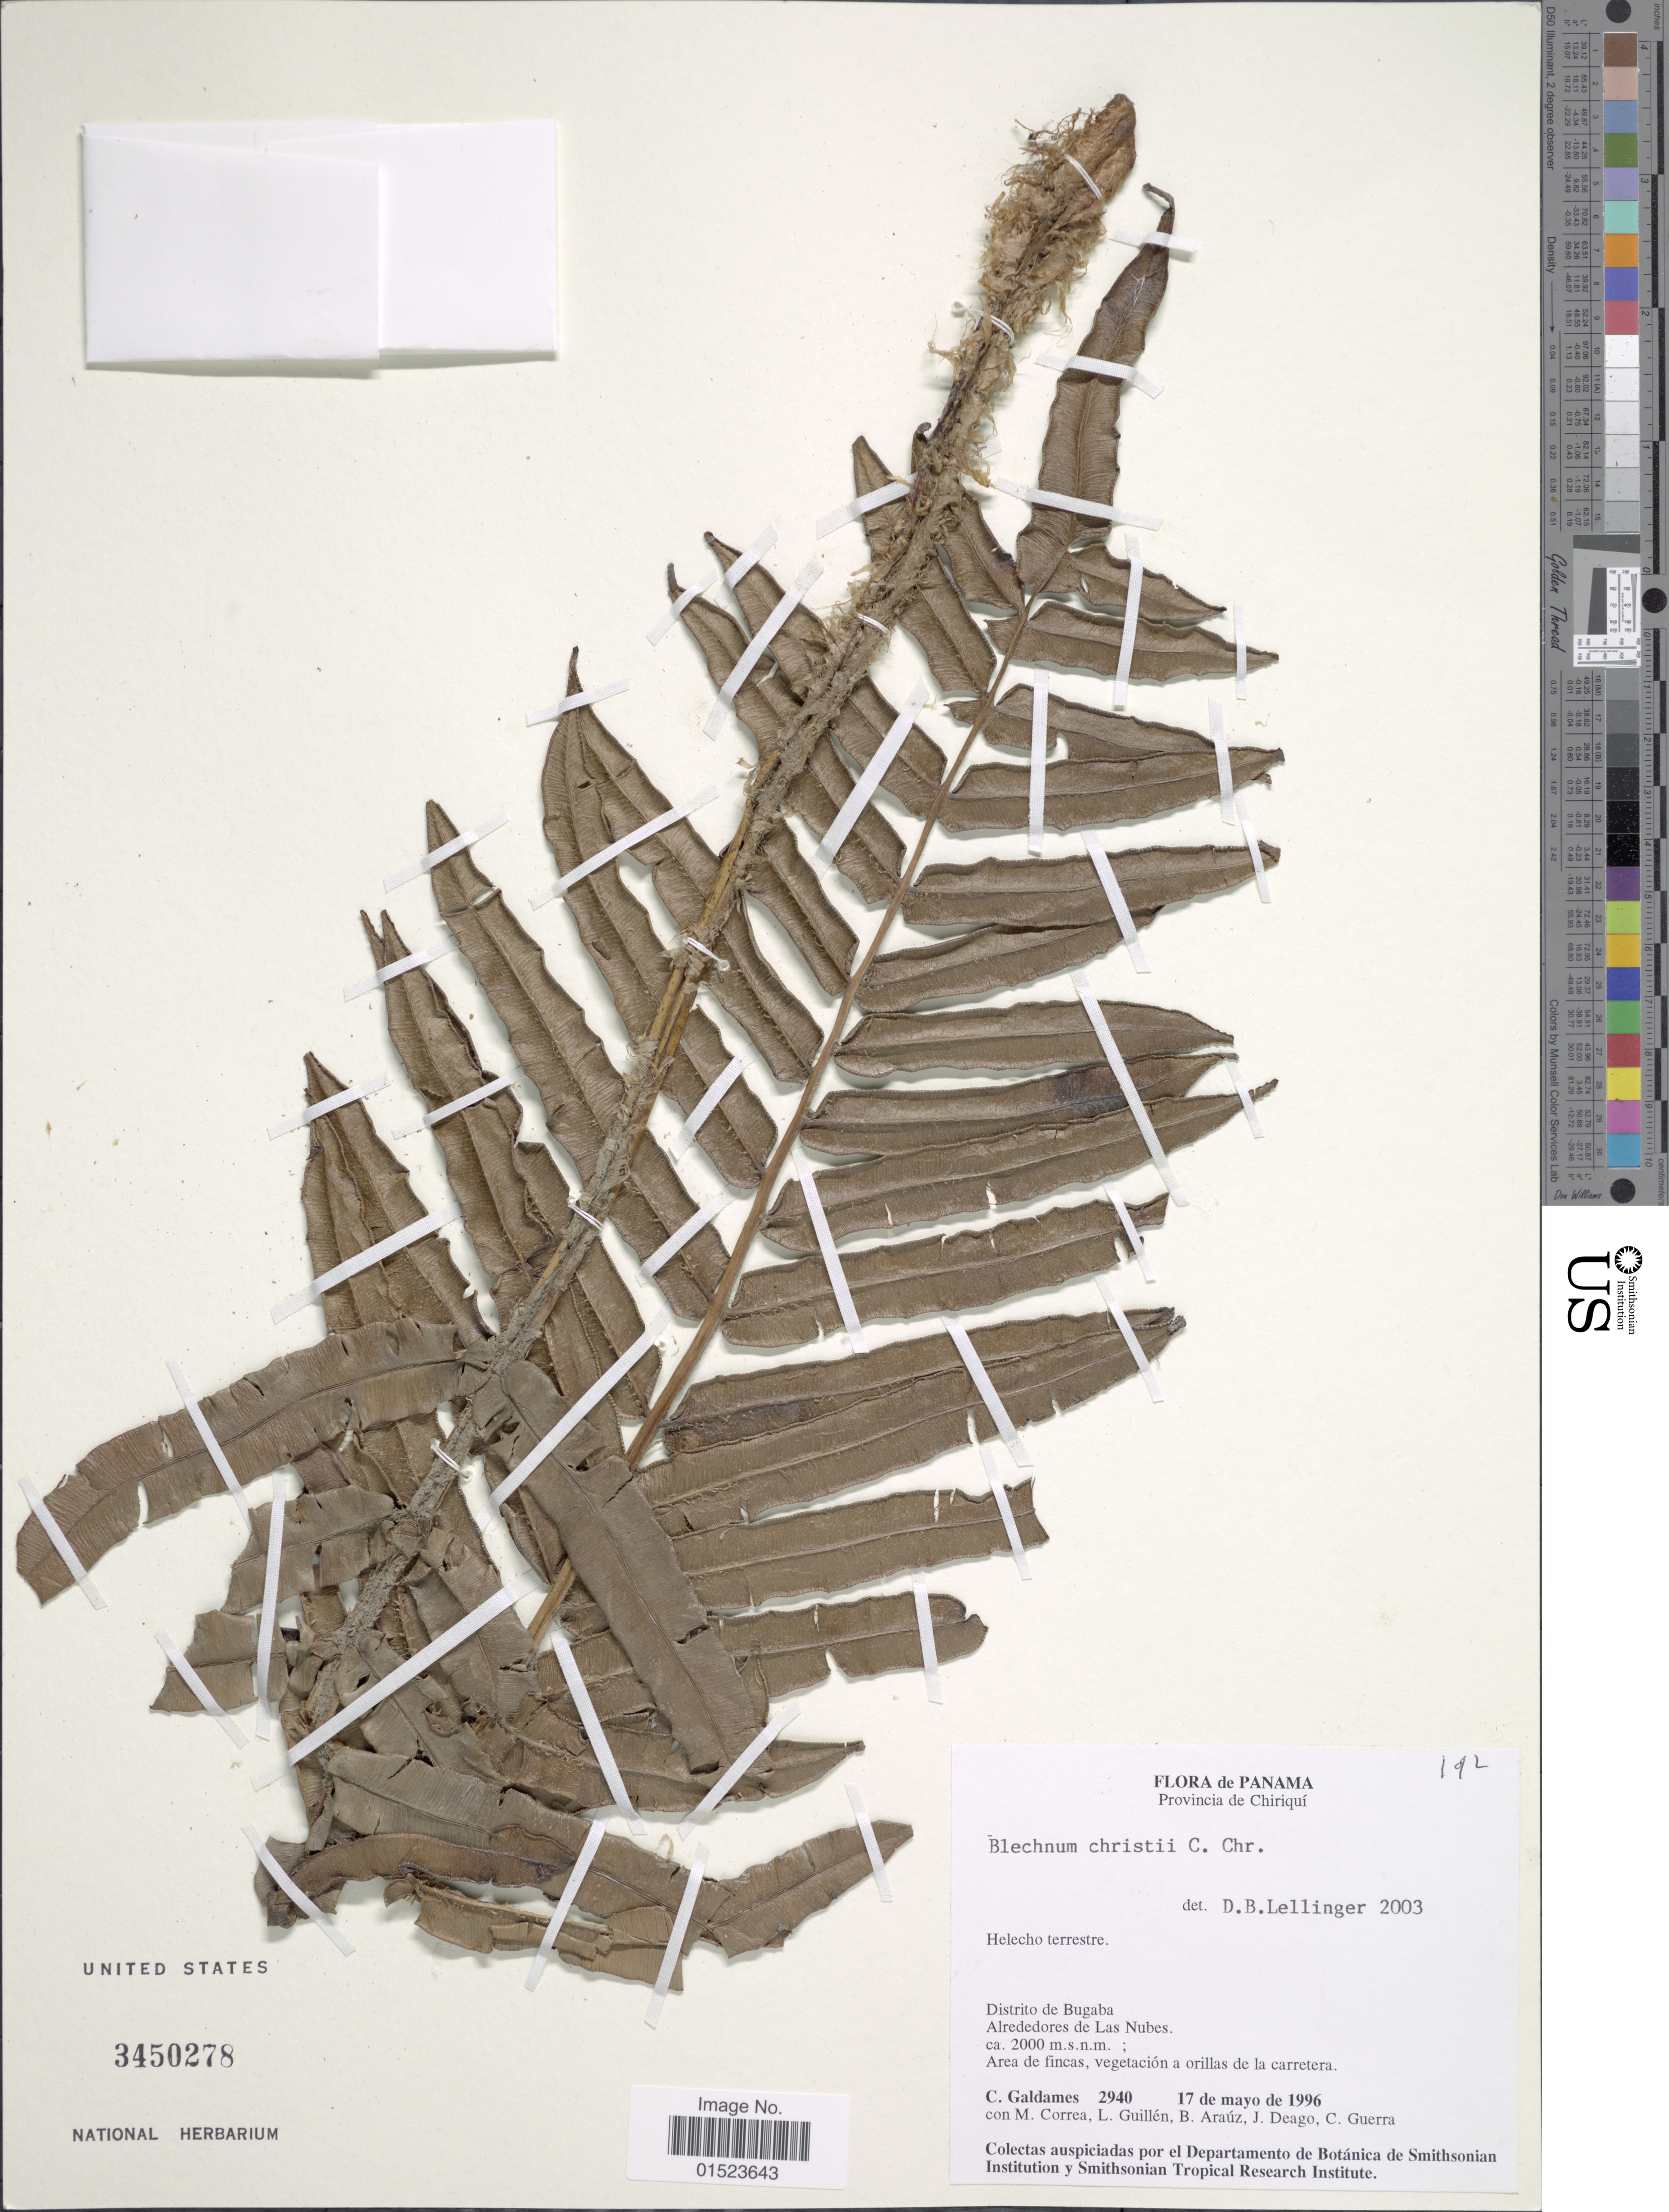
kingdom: Plantae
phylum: Tracheophyta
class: Polypodiopsida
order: Polypodiales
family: Blechnaceae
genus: Blechnum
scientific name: Blechnum christii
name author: C. Chr.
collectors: C. Galdames, M. Correa, L. Guillén, B. Araúz & et al.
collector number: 2940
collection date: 1996-05-17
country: Panama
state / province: Chiriqui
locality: Distrito de Bugaba, Alrededores de Las Nubes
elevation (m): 2000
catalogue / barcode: US 3450278